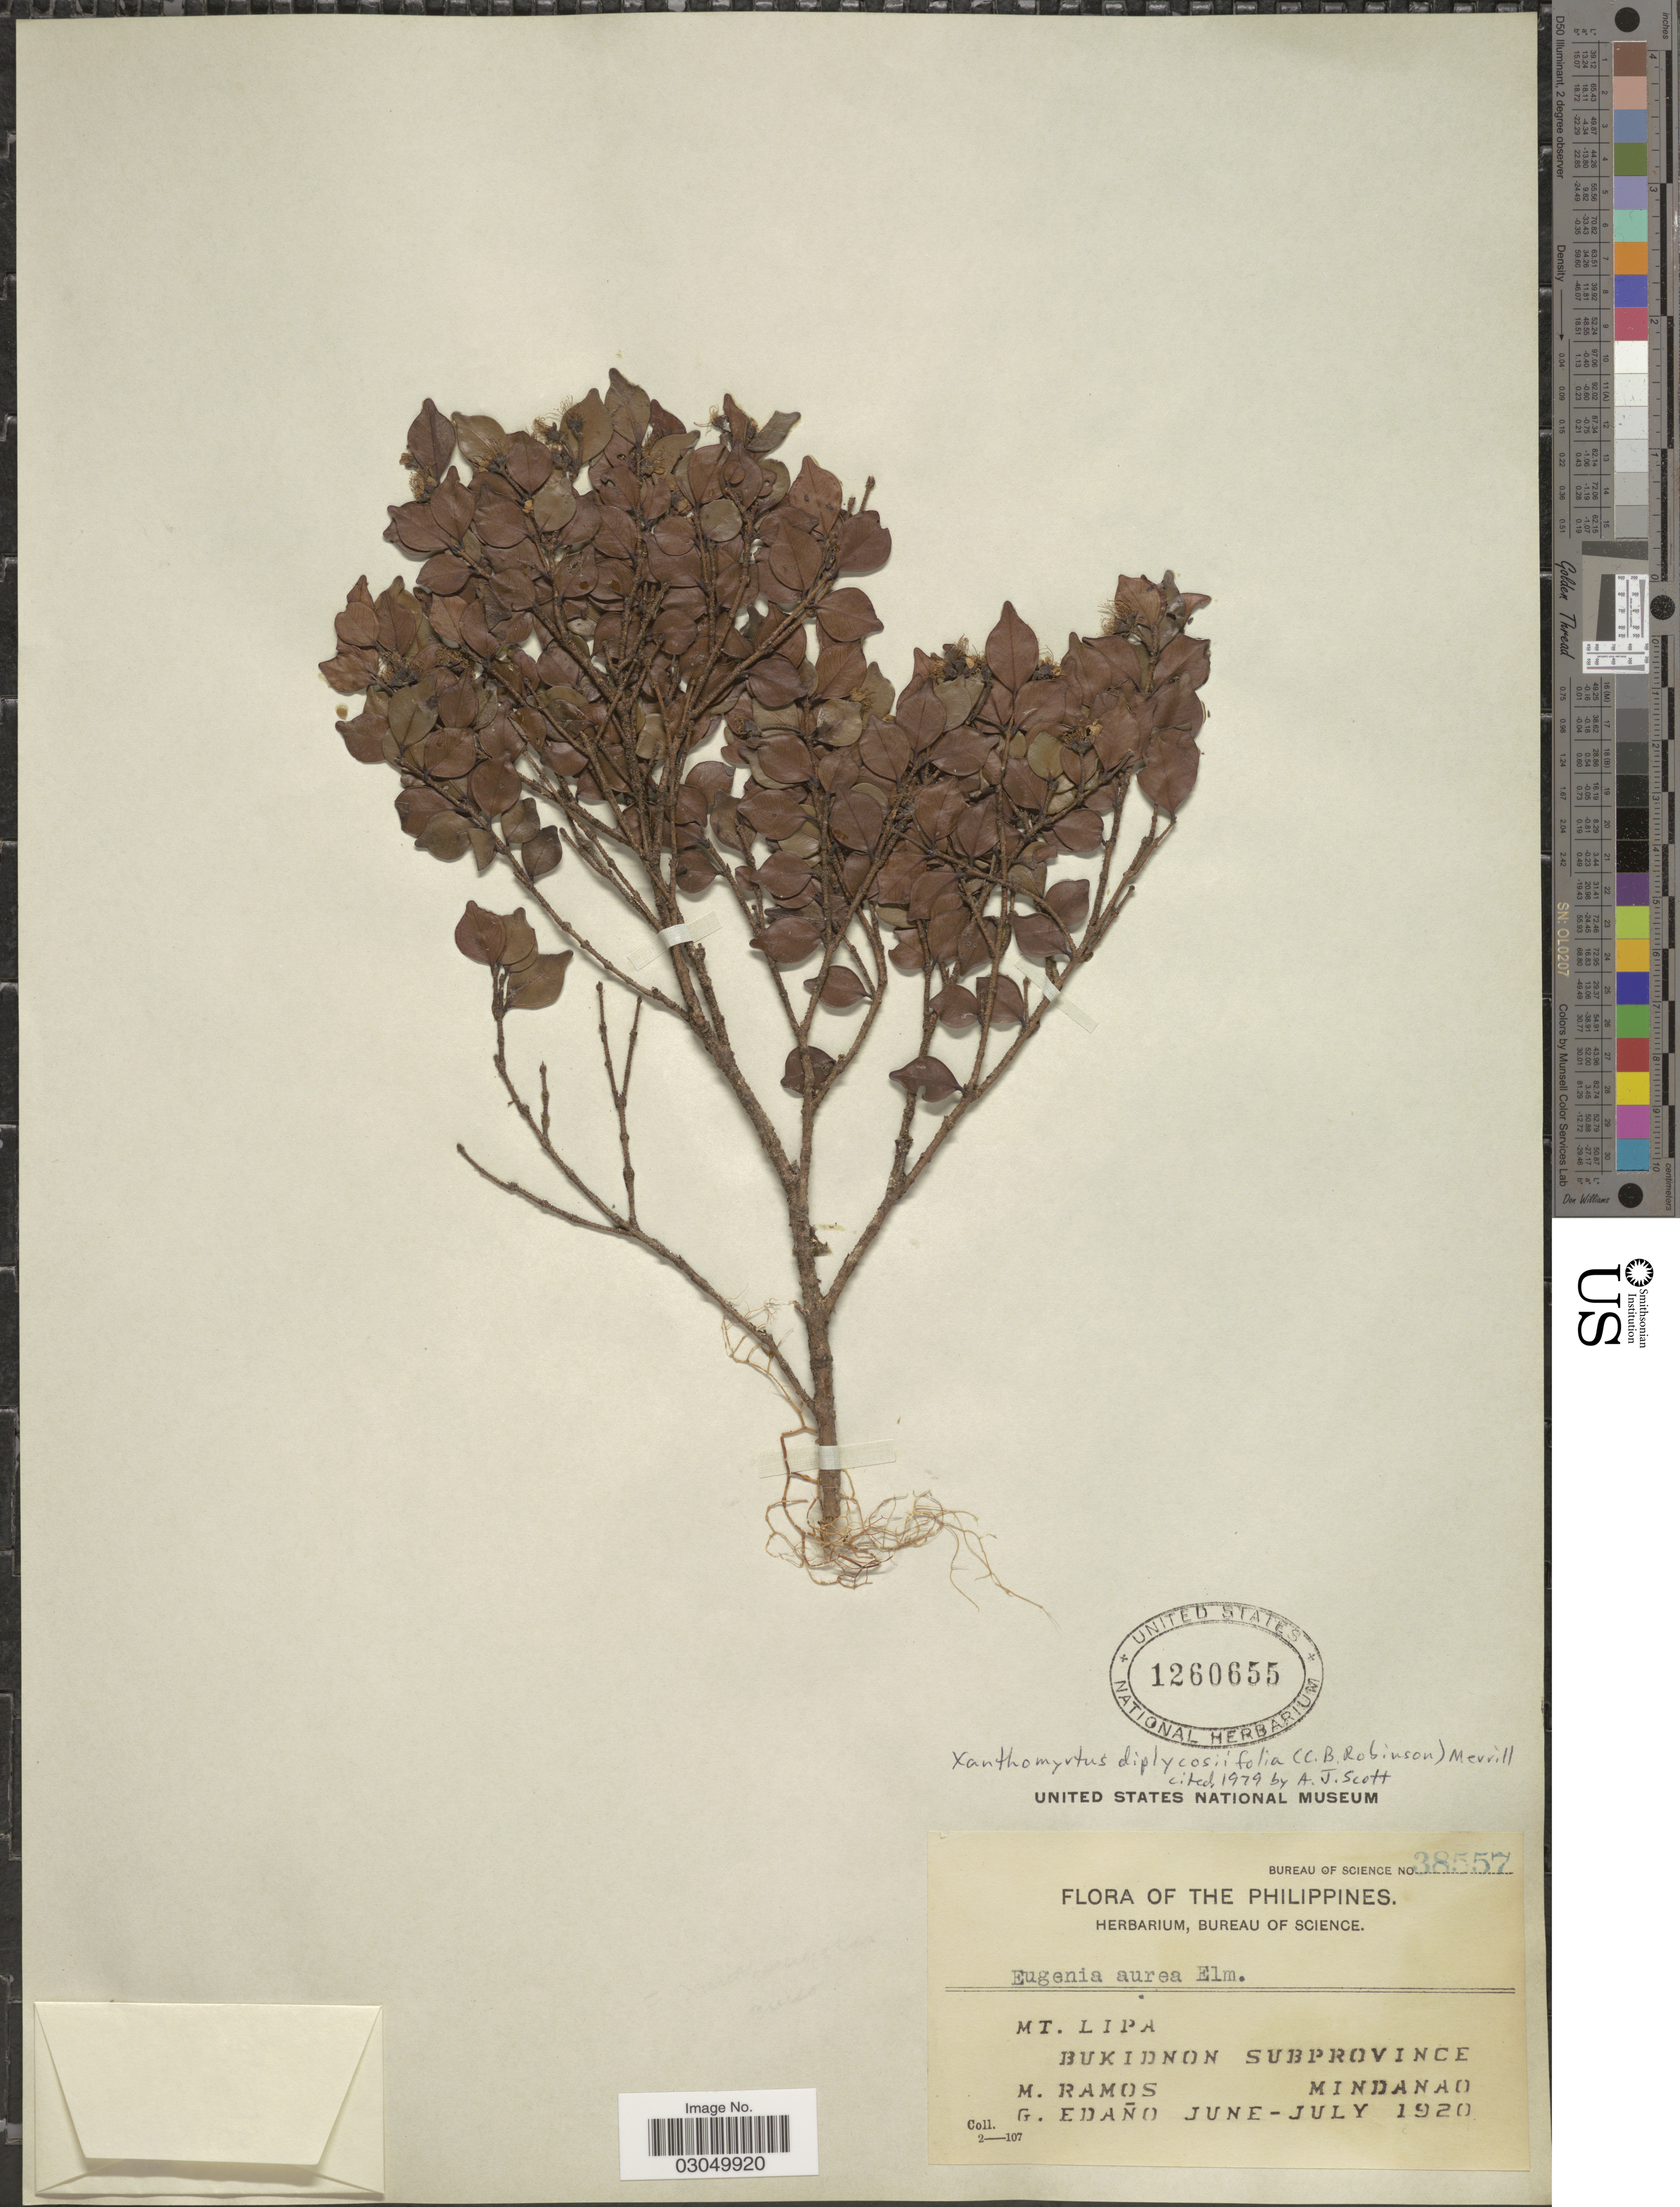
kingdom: Plantae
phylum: Tracheophyta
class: Magnoliopsida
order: Myrtales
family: Myrtaceae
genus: Xanthomyrtus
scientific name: Xanthomyrtus diplycosiifolia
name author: (C.B. Rob.) Merr.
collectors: M. Ramos & G. Edaño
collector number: Bureau of Science 38557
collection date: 1920-06/1920-07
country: Philippines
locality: Mt. Lipa. Bukidnon Subprovince. Mindanao.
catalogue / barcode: US 1260655